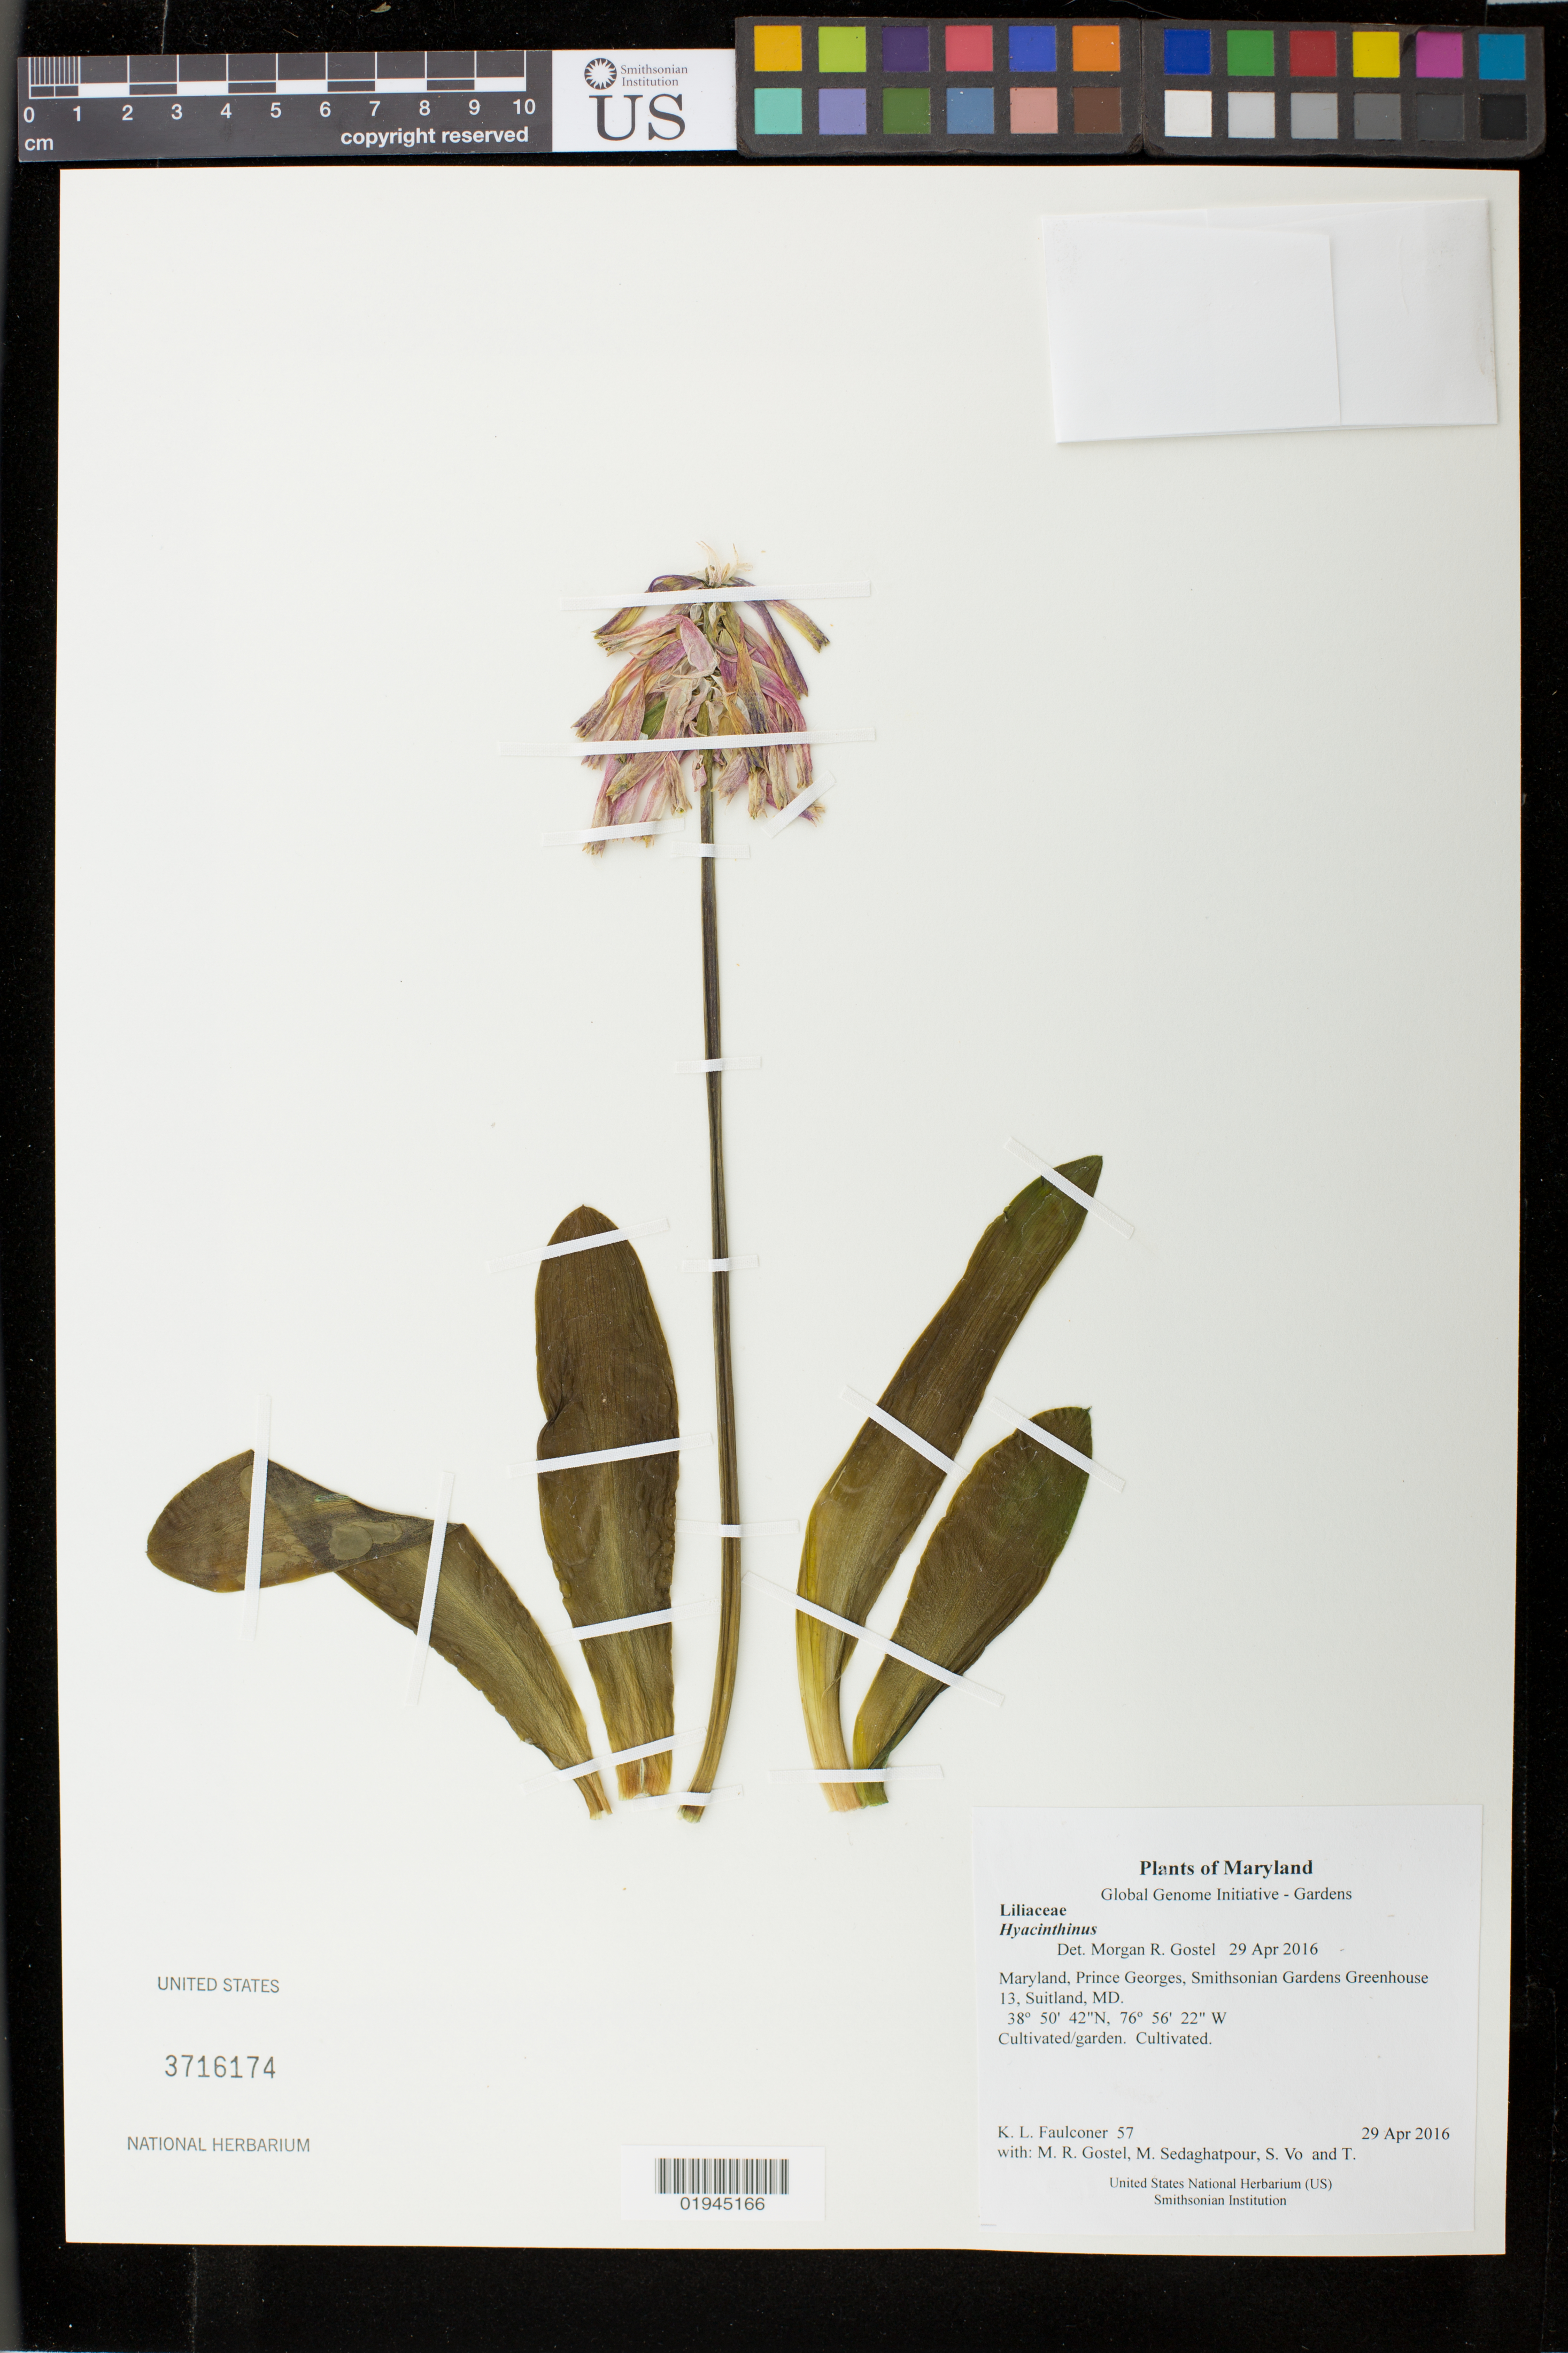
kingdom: Plantae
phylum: Tracheophyta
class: Liliopsida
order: Asparagales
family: Asparagaceae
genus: Hyacinthus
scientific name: Hyacinthus sp.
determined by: Gostel, Morgan R., (BRIT), Botanical Research Institute of Texas (UNITED STATES)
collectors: K. L. Faulconer, M. R. Gostel, M. Sedaghatpour, S. Vo & T. Mirenda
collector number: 57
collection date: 2016-04-29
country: United States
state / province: Maryland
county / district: Prince George's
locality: Smithsonian Gardens Greenhouse 13, Suitland, MD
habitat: Cultivated/garden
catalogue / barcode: US 3716174